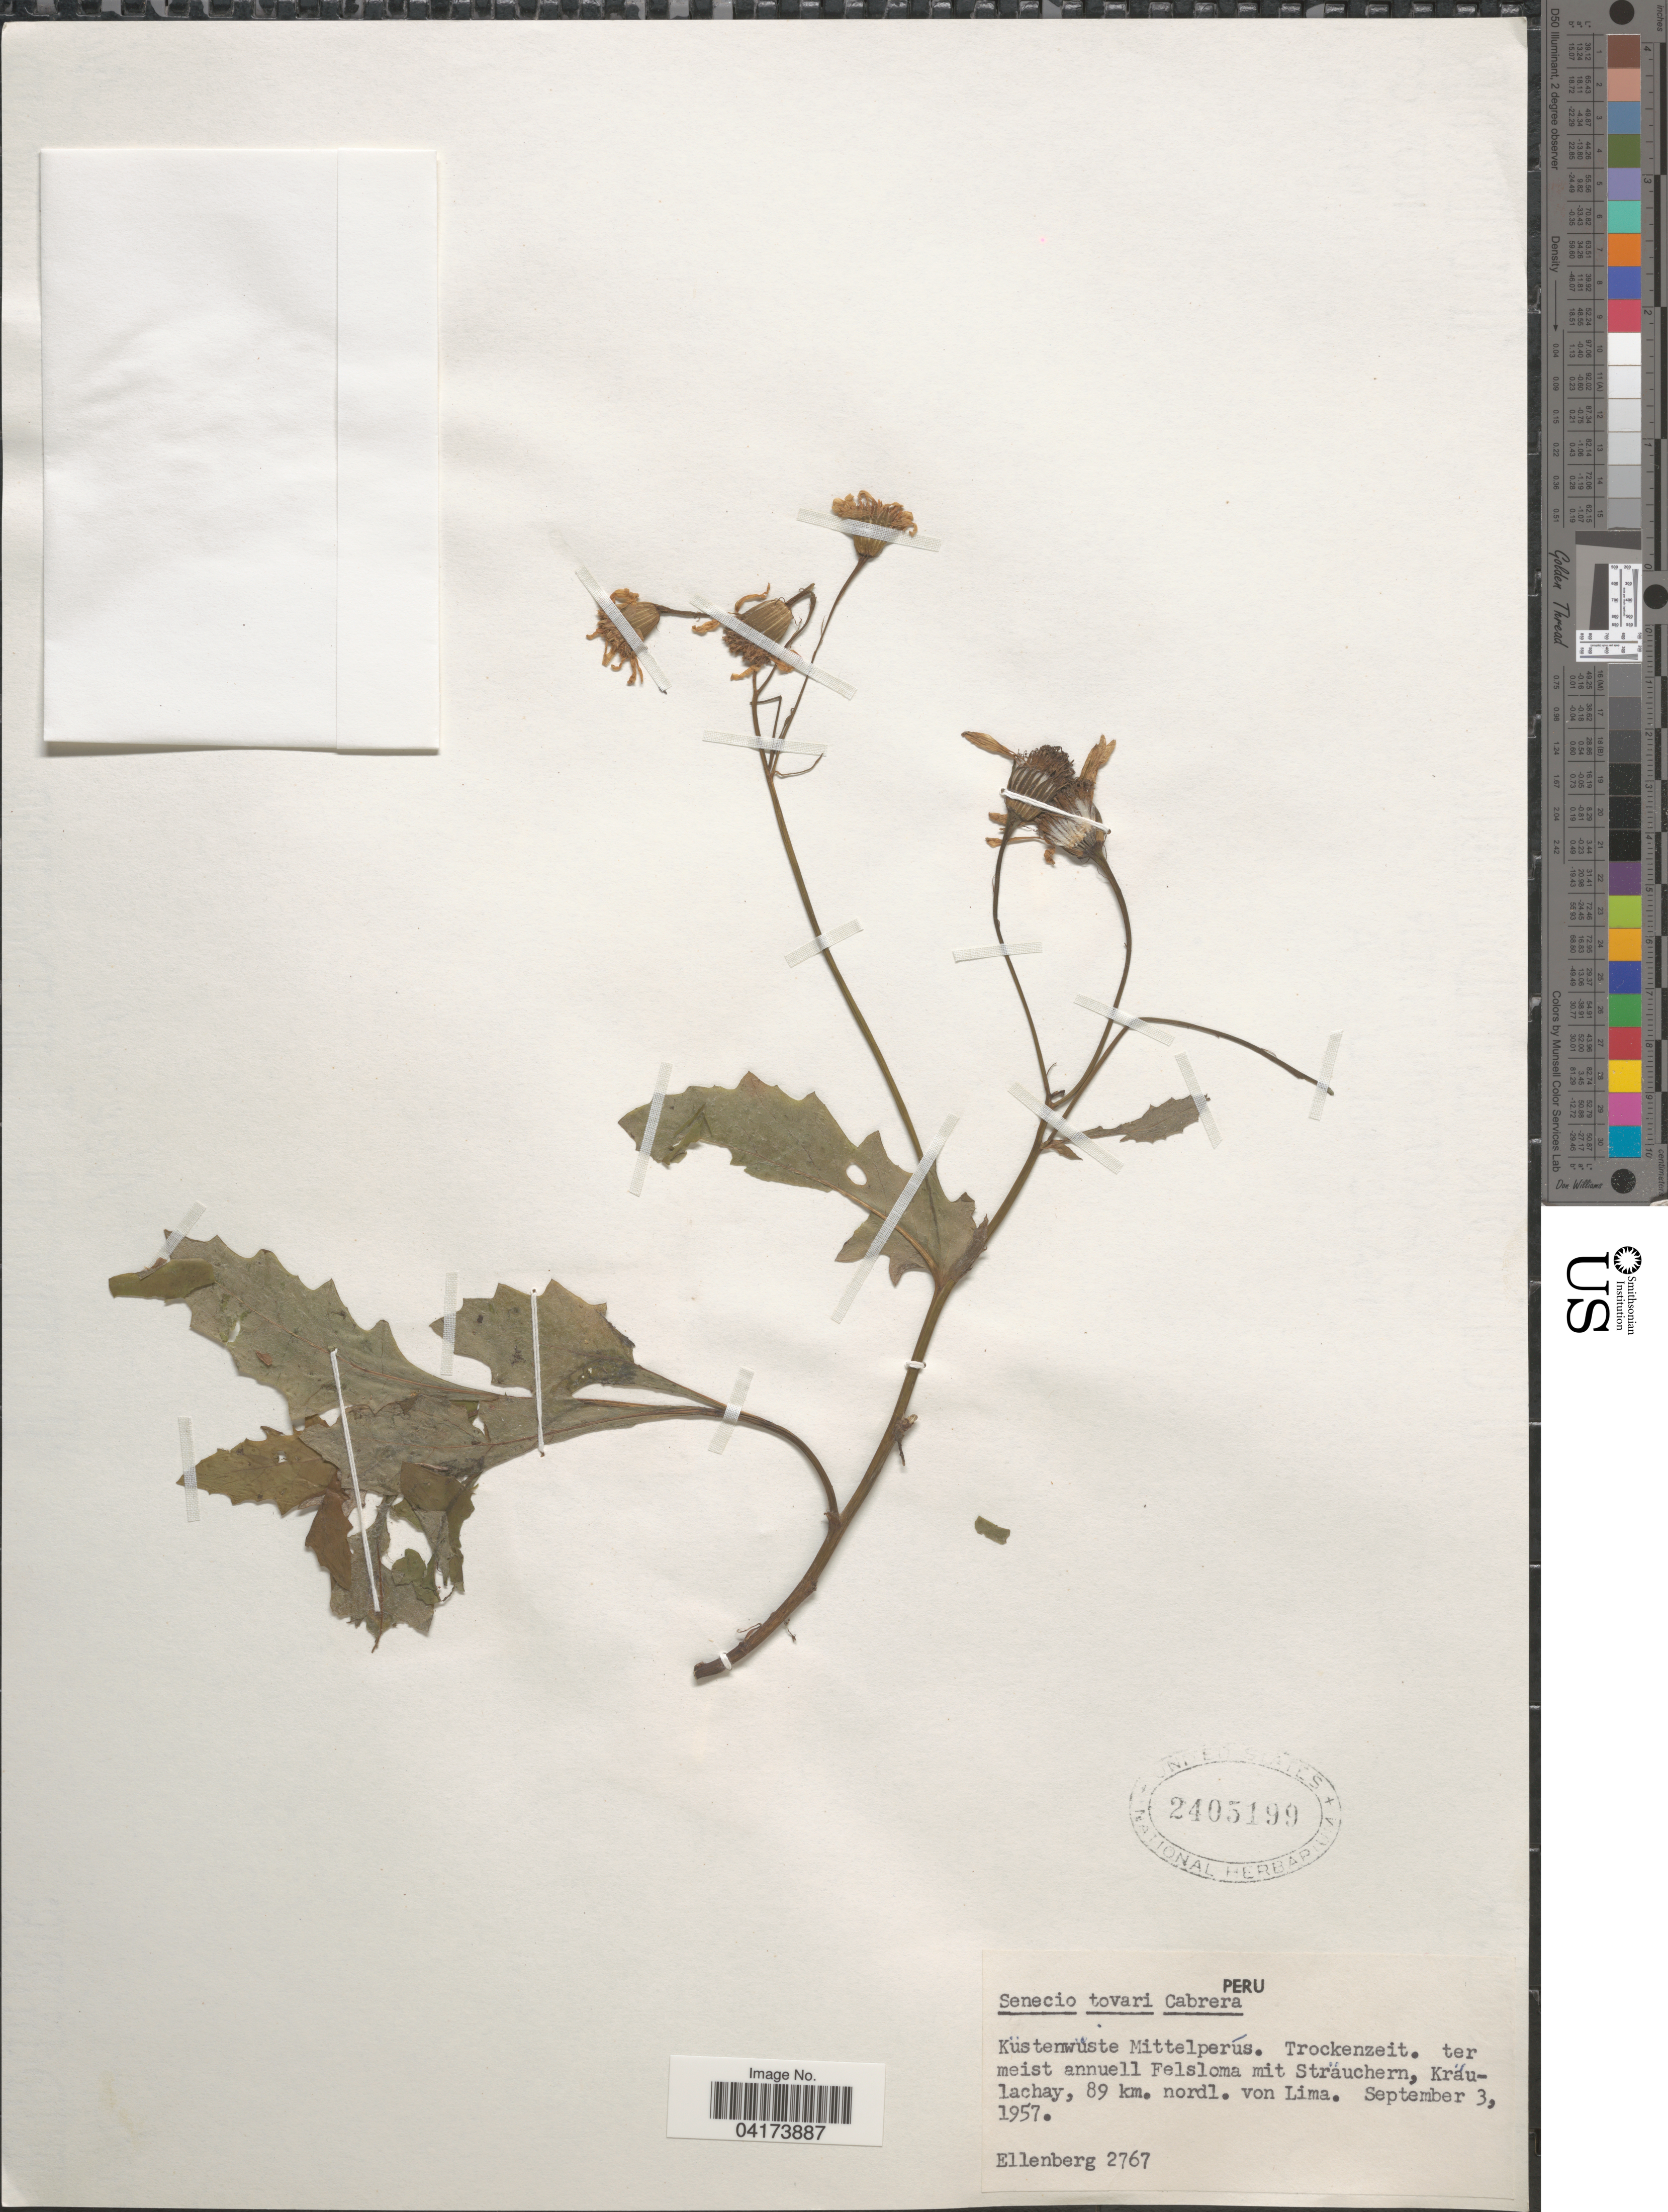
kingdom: Plantae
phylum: Tracheophyta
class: Magnoliopsida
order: Asterales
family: Asteraceae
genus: Senecio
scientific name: Senecio tovari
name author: Cabrera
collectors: Ellenberg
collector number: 2767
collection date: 1957-09-03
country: Peru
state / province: Lima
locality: Küstenwüste Mittelperús. Trockenzeit. ter meist annuell Felsloma mit Sträuchern, Kräulachay, 89 km. nordl. von Lima.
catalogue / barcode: US 2405199